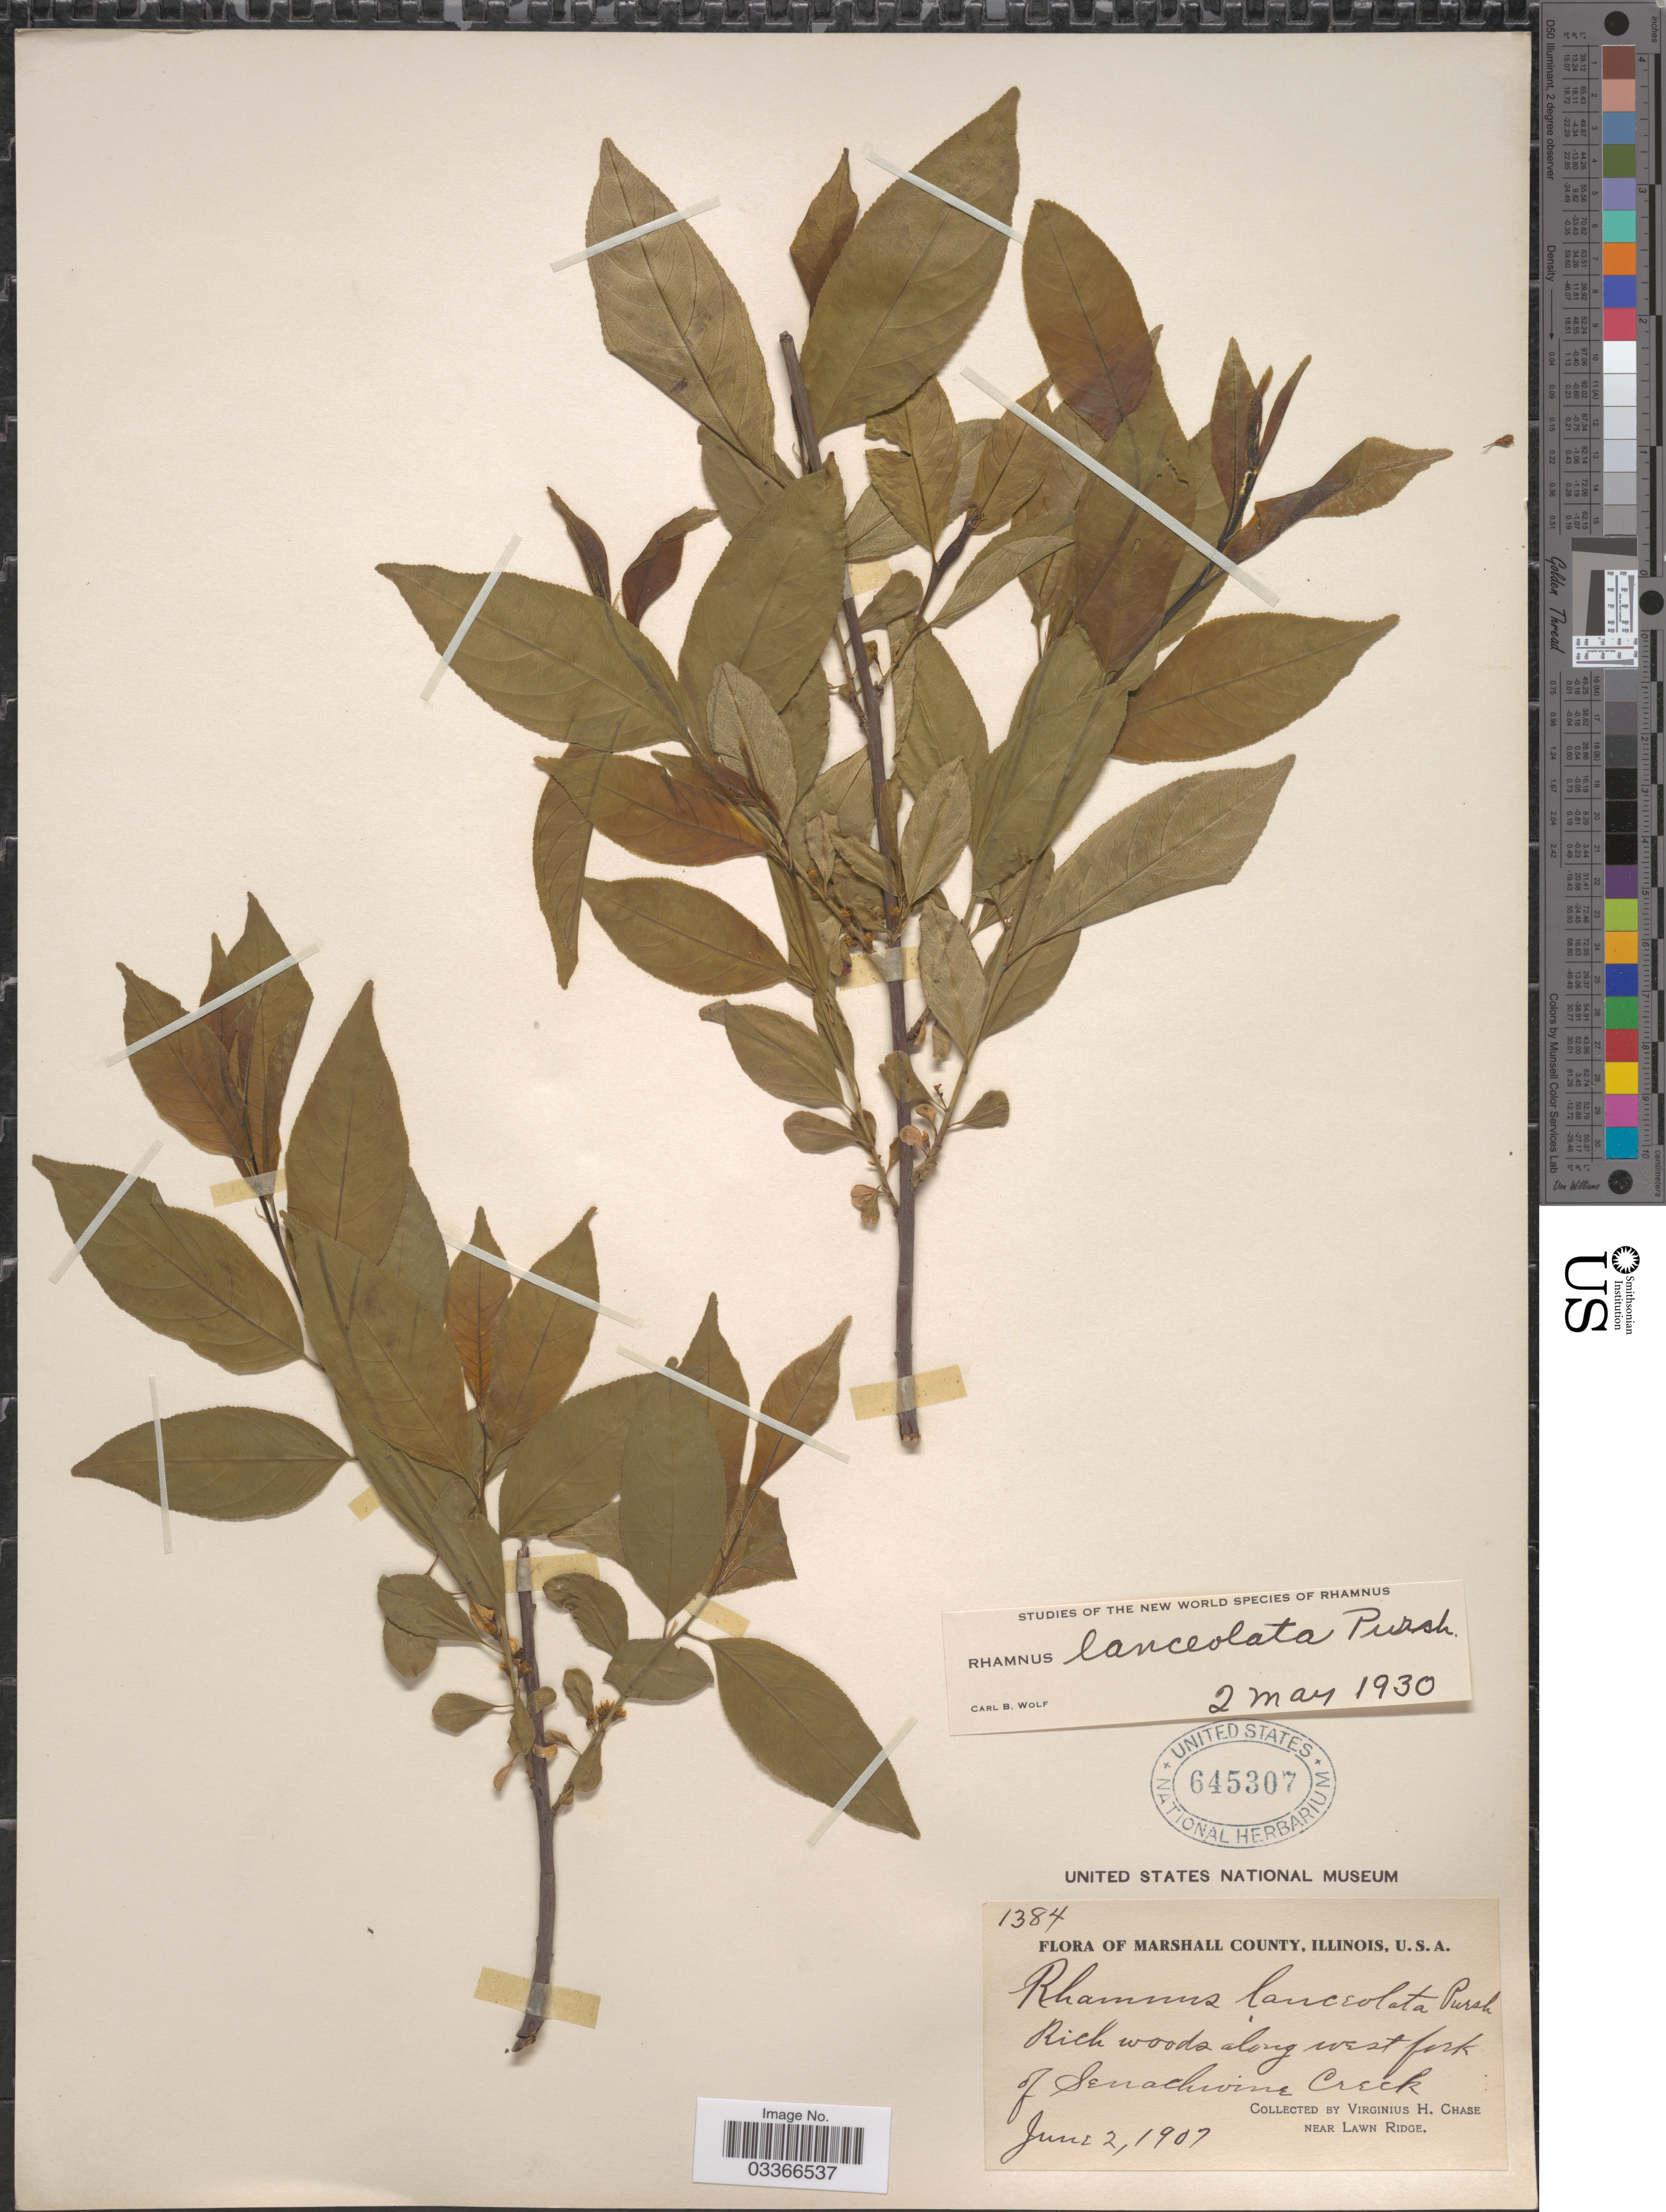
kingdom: Plantae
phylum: Tracheophyta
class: Magnoliopsida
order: Rosales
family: Rhamnaceae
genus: Rhamnus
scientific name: Rhamnus lanceolata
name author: Pursh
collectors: V. H. Chase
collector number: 1384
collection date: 1907-06-02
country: United States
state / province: Illinois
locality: Marshall County. Along west fork of Senachwine Creek. Near Lawn Ridge.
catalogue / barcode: US 645307